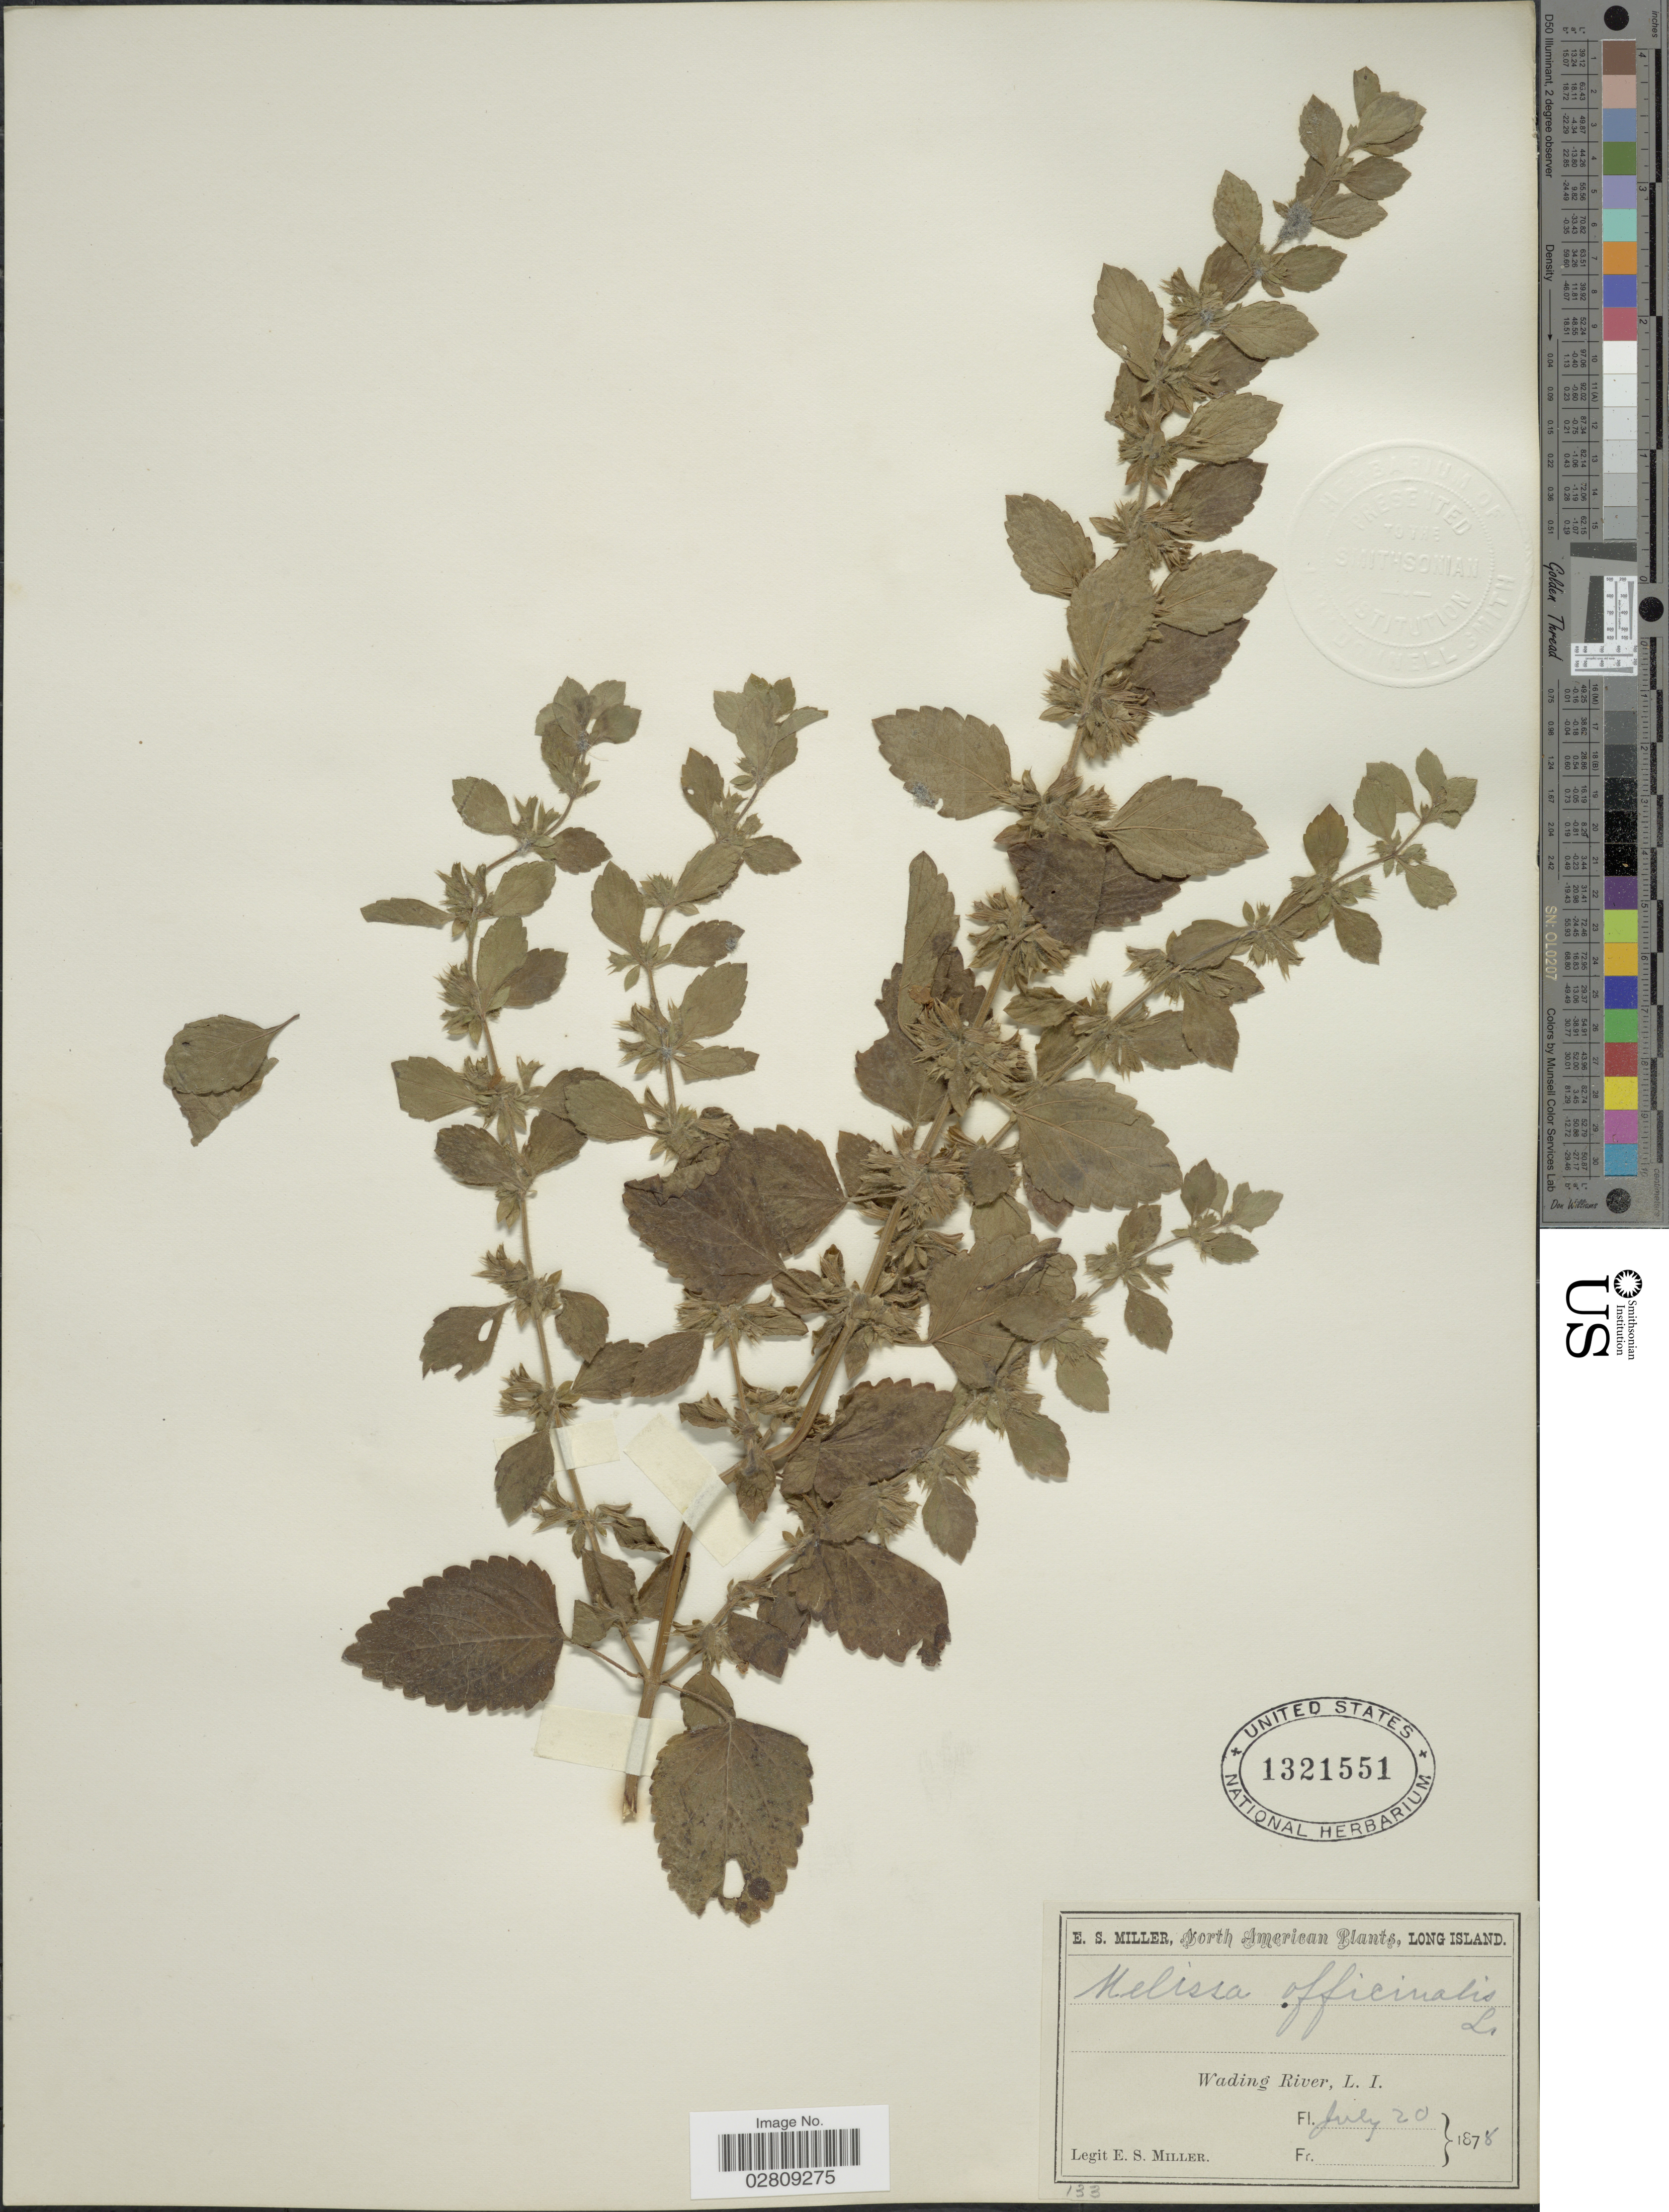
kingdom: Plantae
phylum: Tracheophyta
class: Magnoliopsida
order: Lamiales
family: Lamiaceae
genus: Melissa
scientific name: Melissa officinalis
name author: L.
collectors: E. S. Miller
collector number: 133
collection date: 1878-07-20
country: United States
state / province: New York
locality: Wading River., L.I.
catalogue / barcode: US 1321551